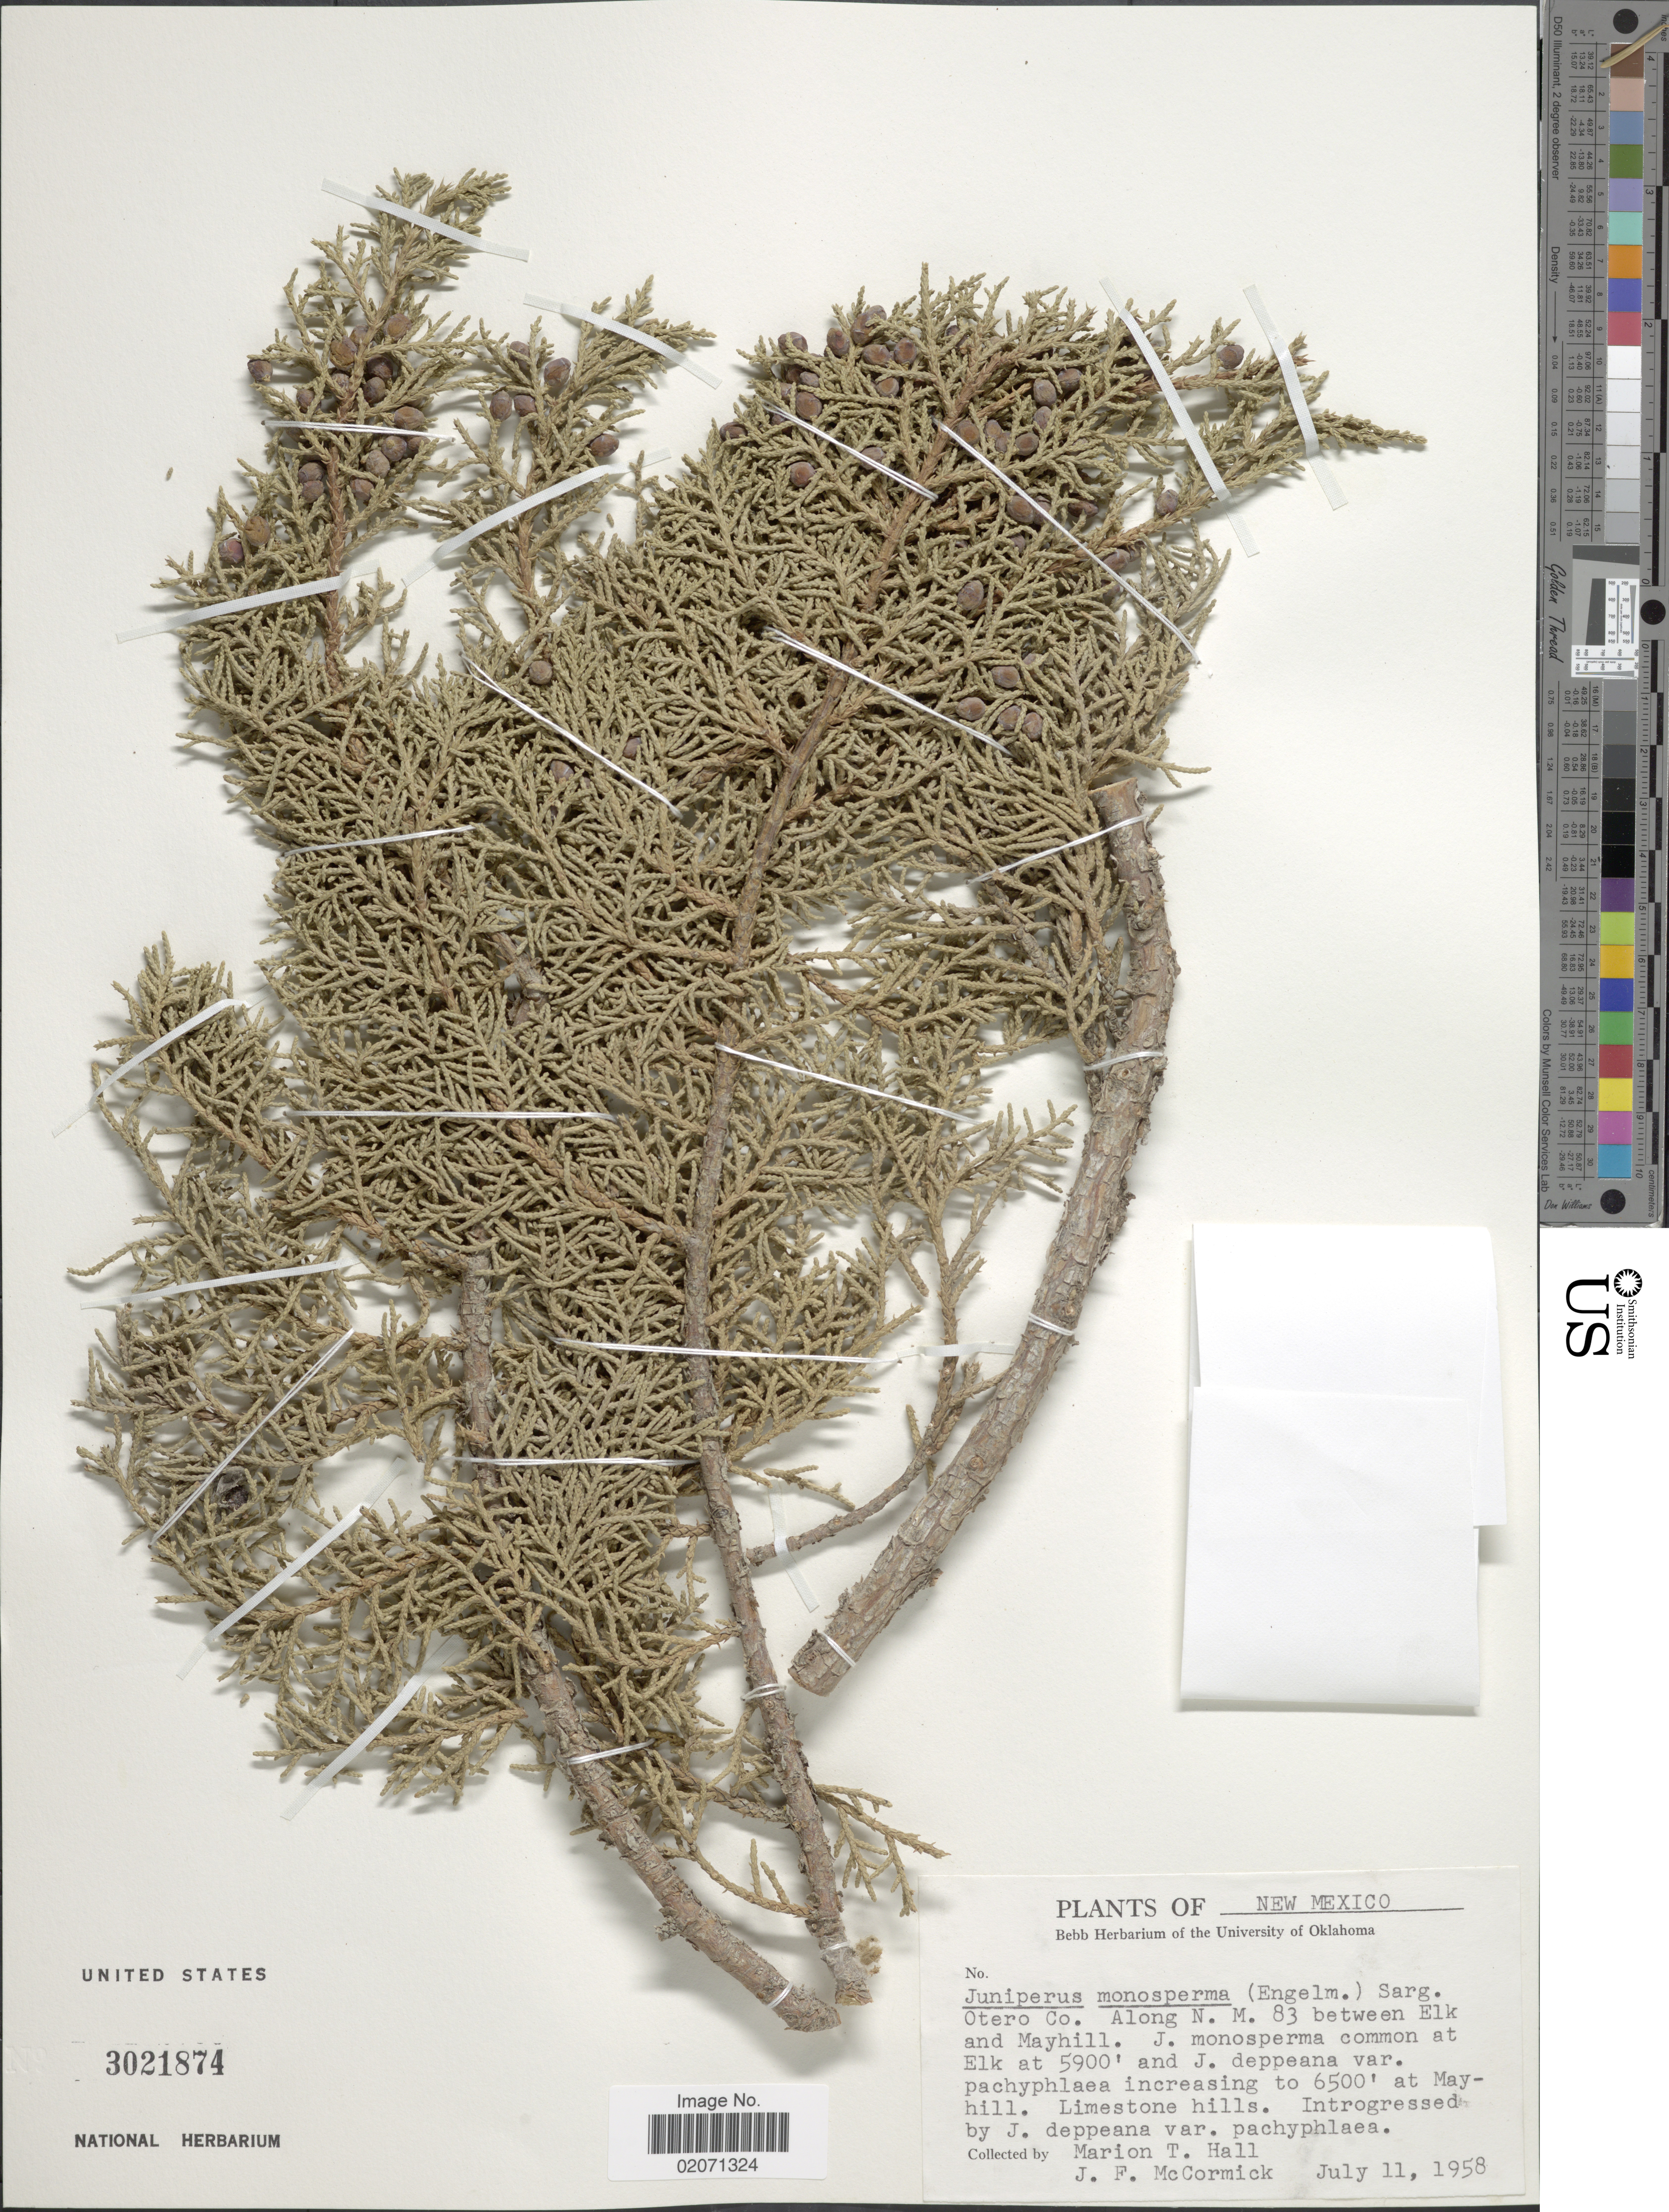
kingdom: Plantae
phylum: Tracheophyta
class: Pinopsida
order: Pinales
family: Cupressaceae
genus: Juniperus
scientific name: Juniperus monosperma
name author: (Engelm.) Sarg.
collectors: M. T. Hall & J. McCormick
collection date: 1958-07-11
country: United States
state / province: New Mexico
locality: Otero Co. Along N.M. 83 between Elk and Mayhill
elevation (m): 1798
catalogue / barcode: US 3021874